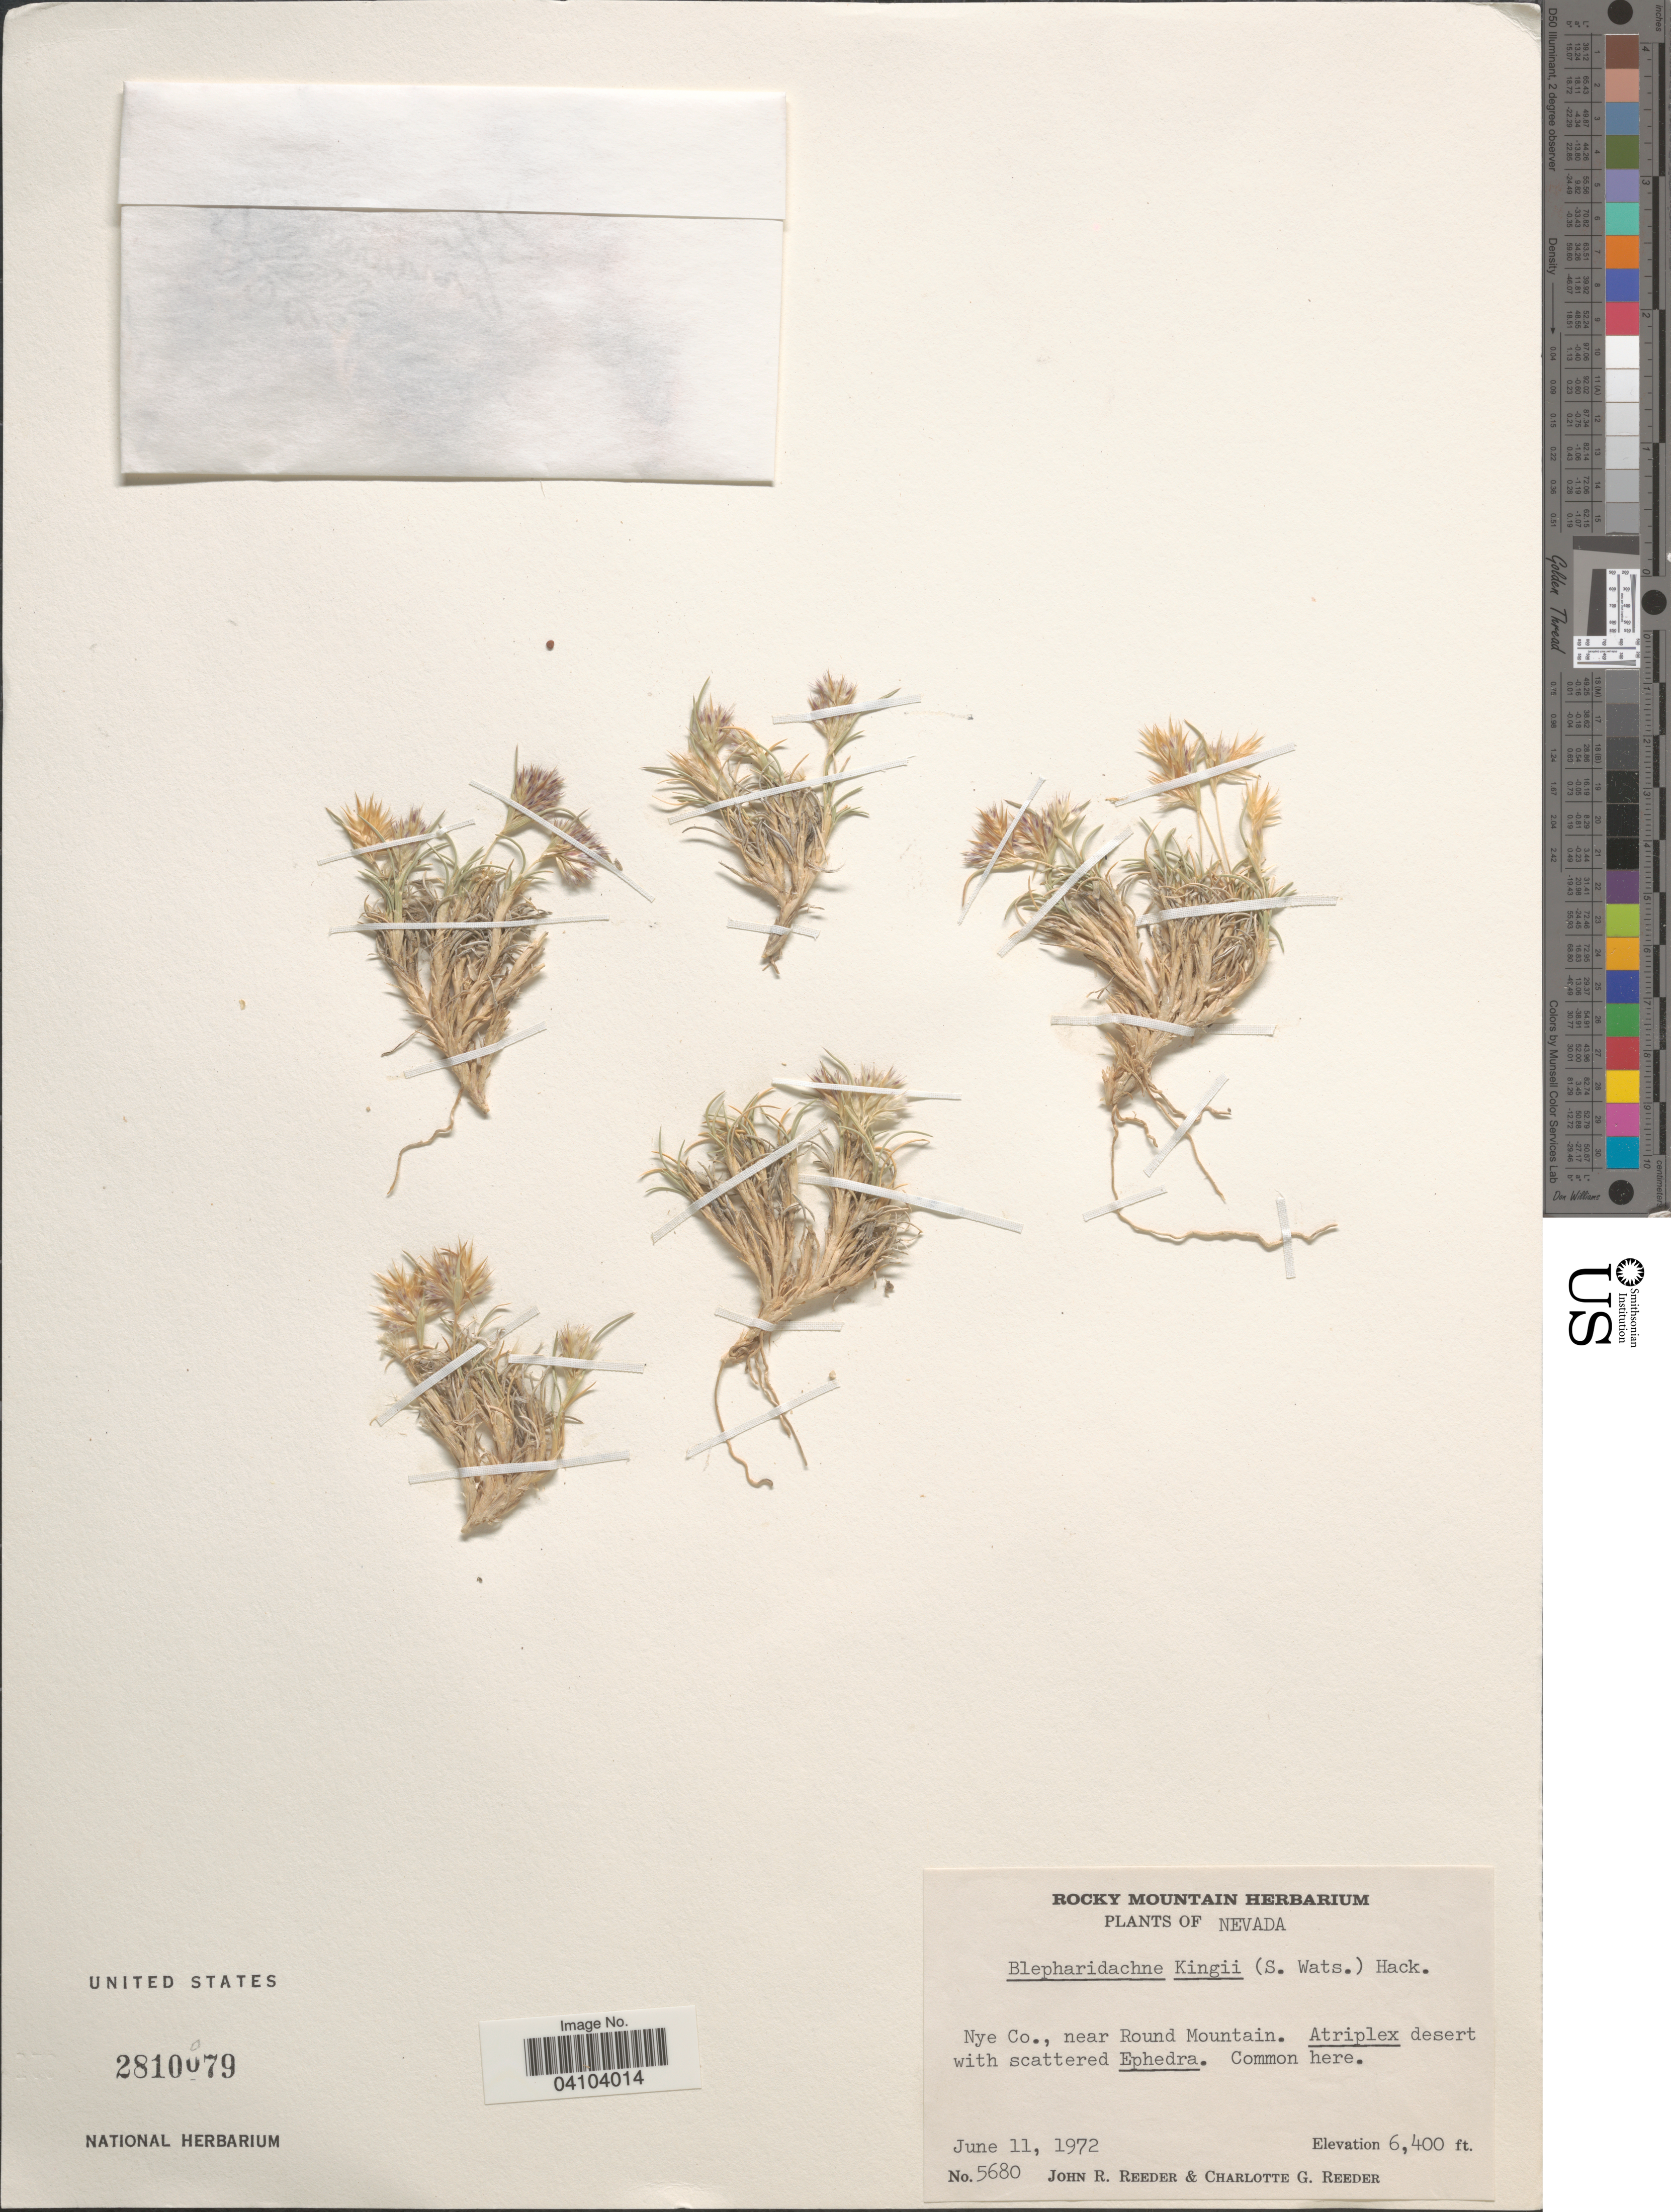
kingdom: Plantae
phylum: Tracheophyta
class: Liliopsida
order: Poales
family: Poaceae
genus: Blepharidachne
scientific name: Blepharidachne kingii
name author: (S. Watson) Hack.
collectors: J. R. Reeder & C. G. Reeder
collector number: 5680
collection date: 1972-06-11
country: United States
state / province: Nevada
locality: Nye Co., near Round Mountain.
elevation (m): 1951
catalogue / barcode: US 2810079